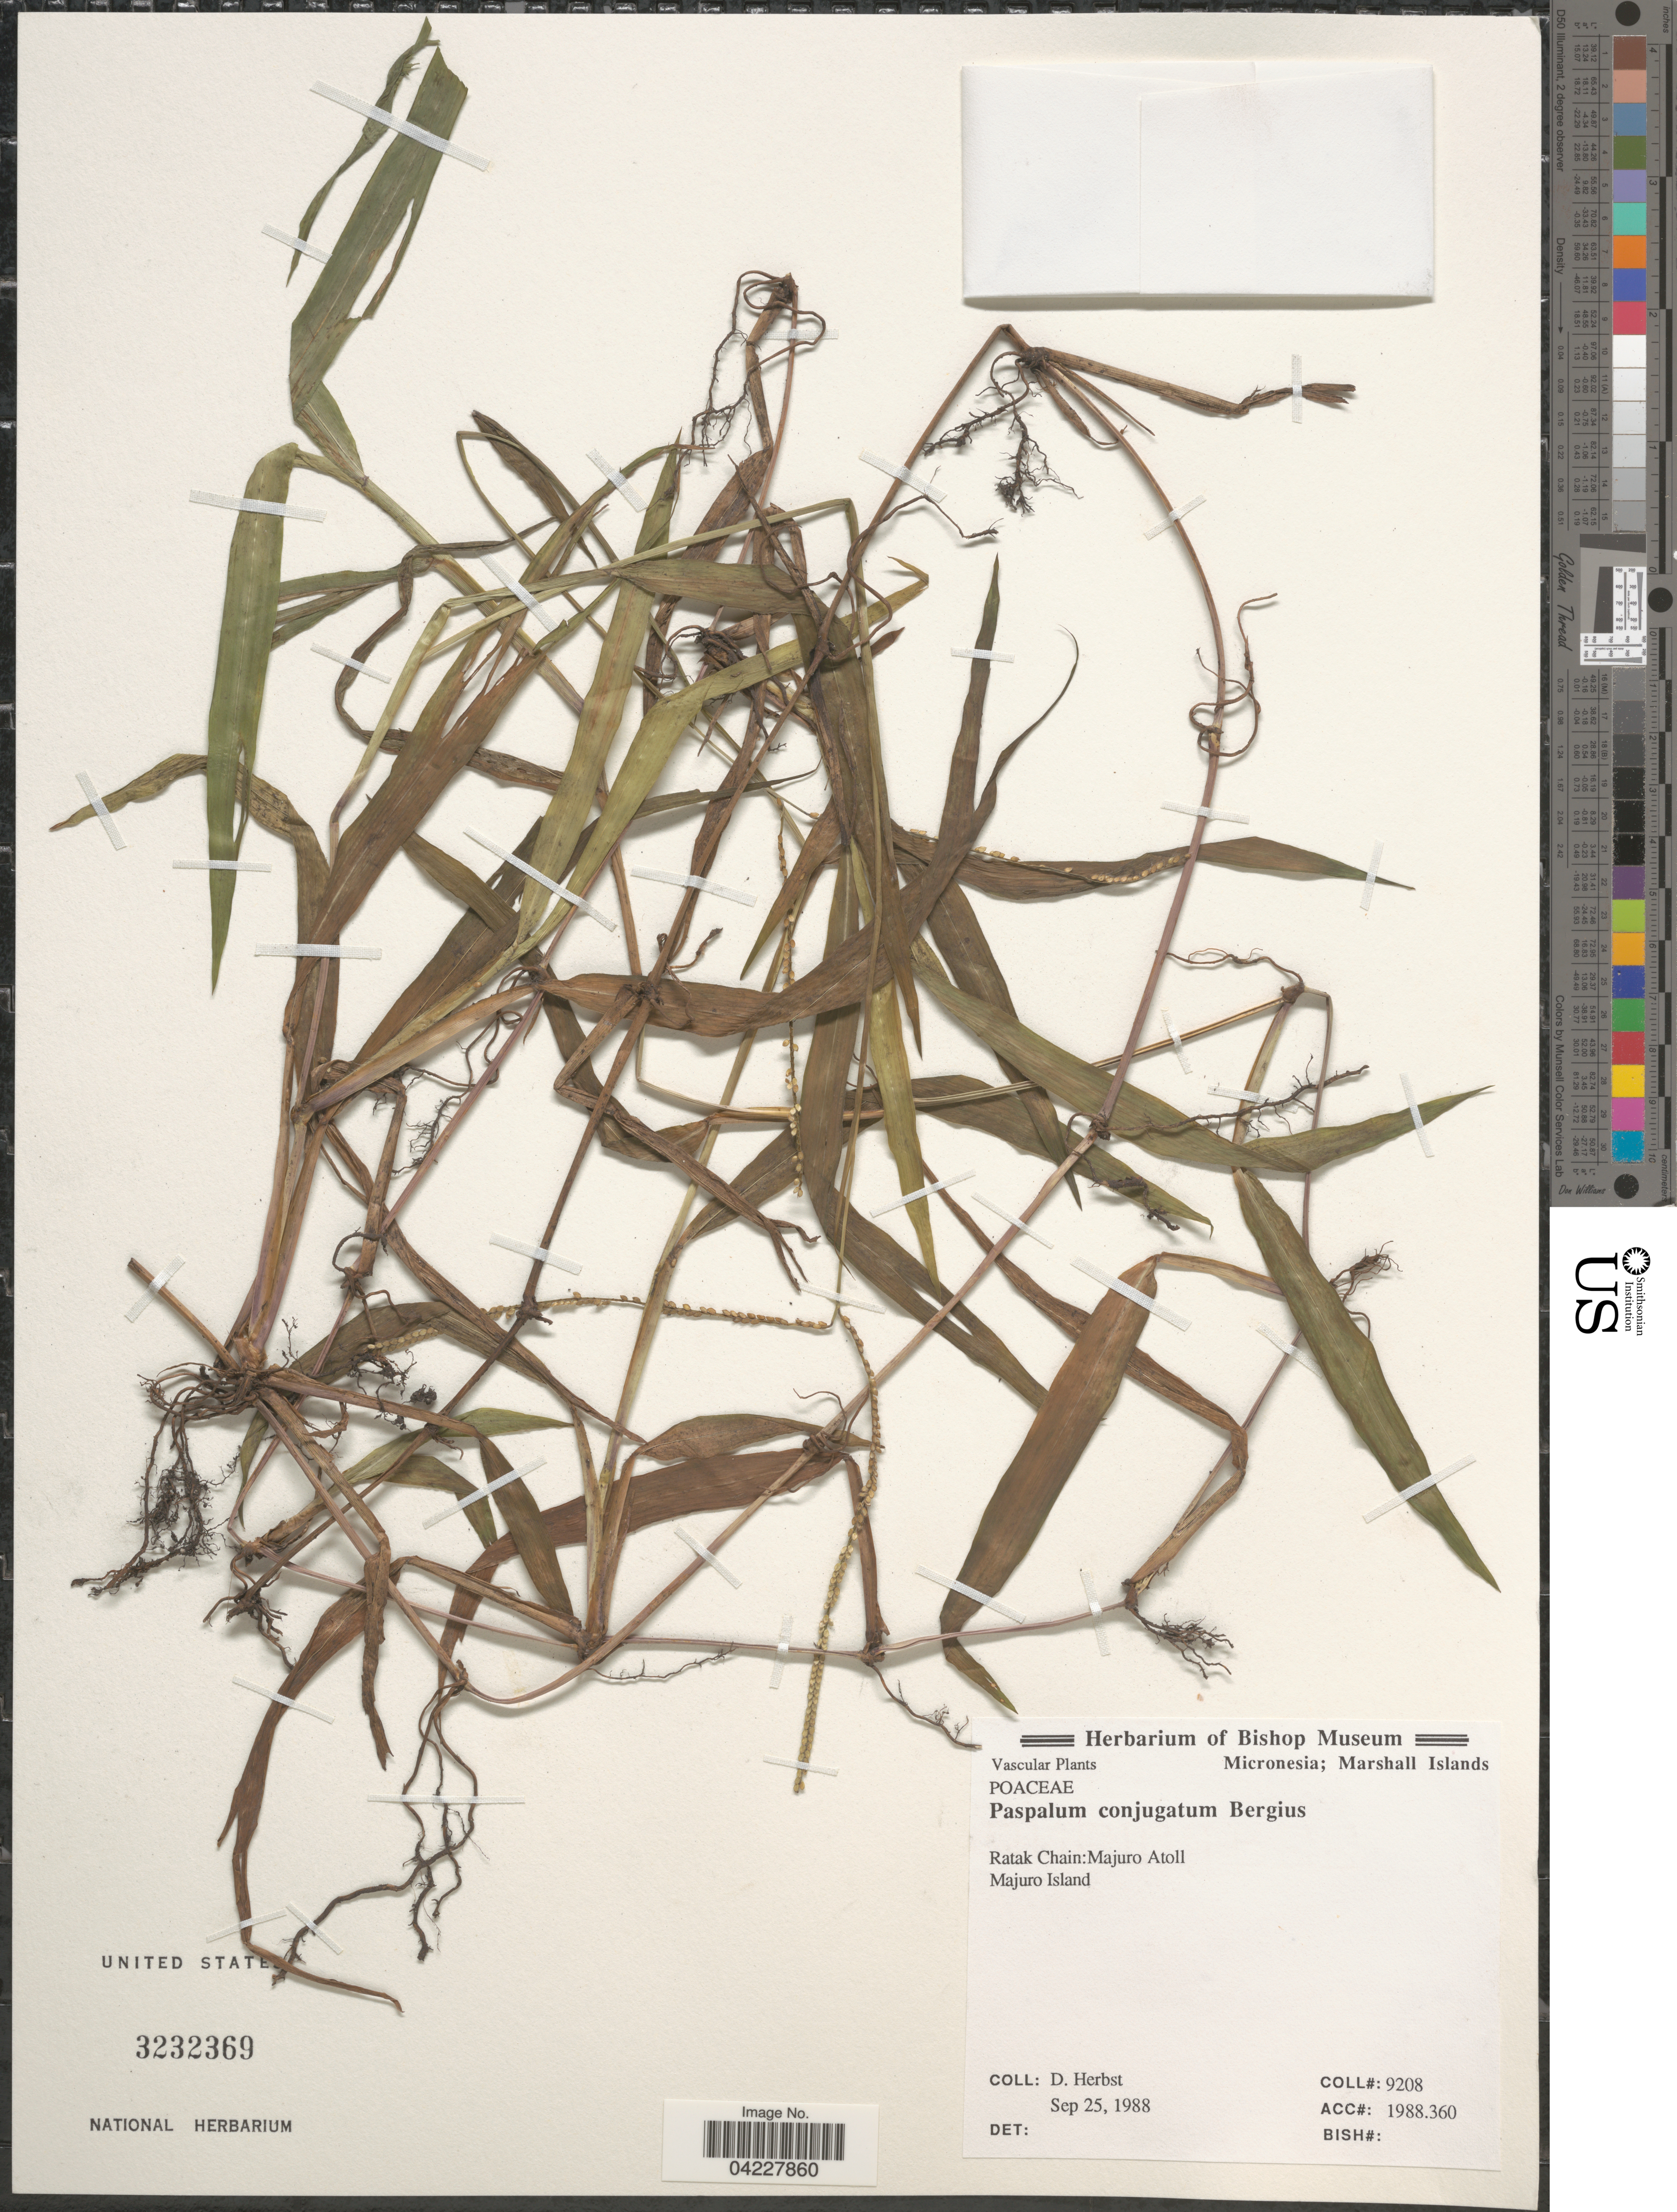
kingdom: Plantae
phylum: Tracheophyta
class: Liliopsida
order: Poales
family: Poaceae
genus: Paspalum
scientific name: Paspalum conjugatum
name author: P.J. Bergius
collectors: D. Herbst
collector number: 9208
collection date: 1988-09-25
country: Marshall Islands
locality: Micronesia. Ratak Chain: Majuro Atoll. Majuro Island.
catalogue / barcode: US 3232369